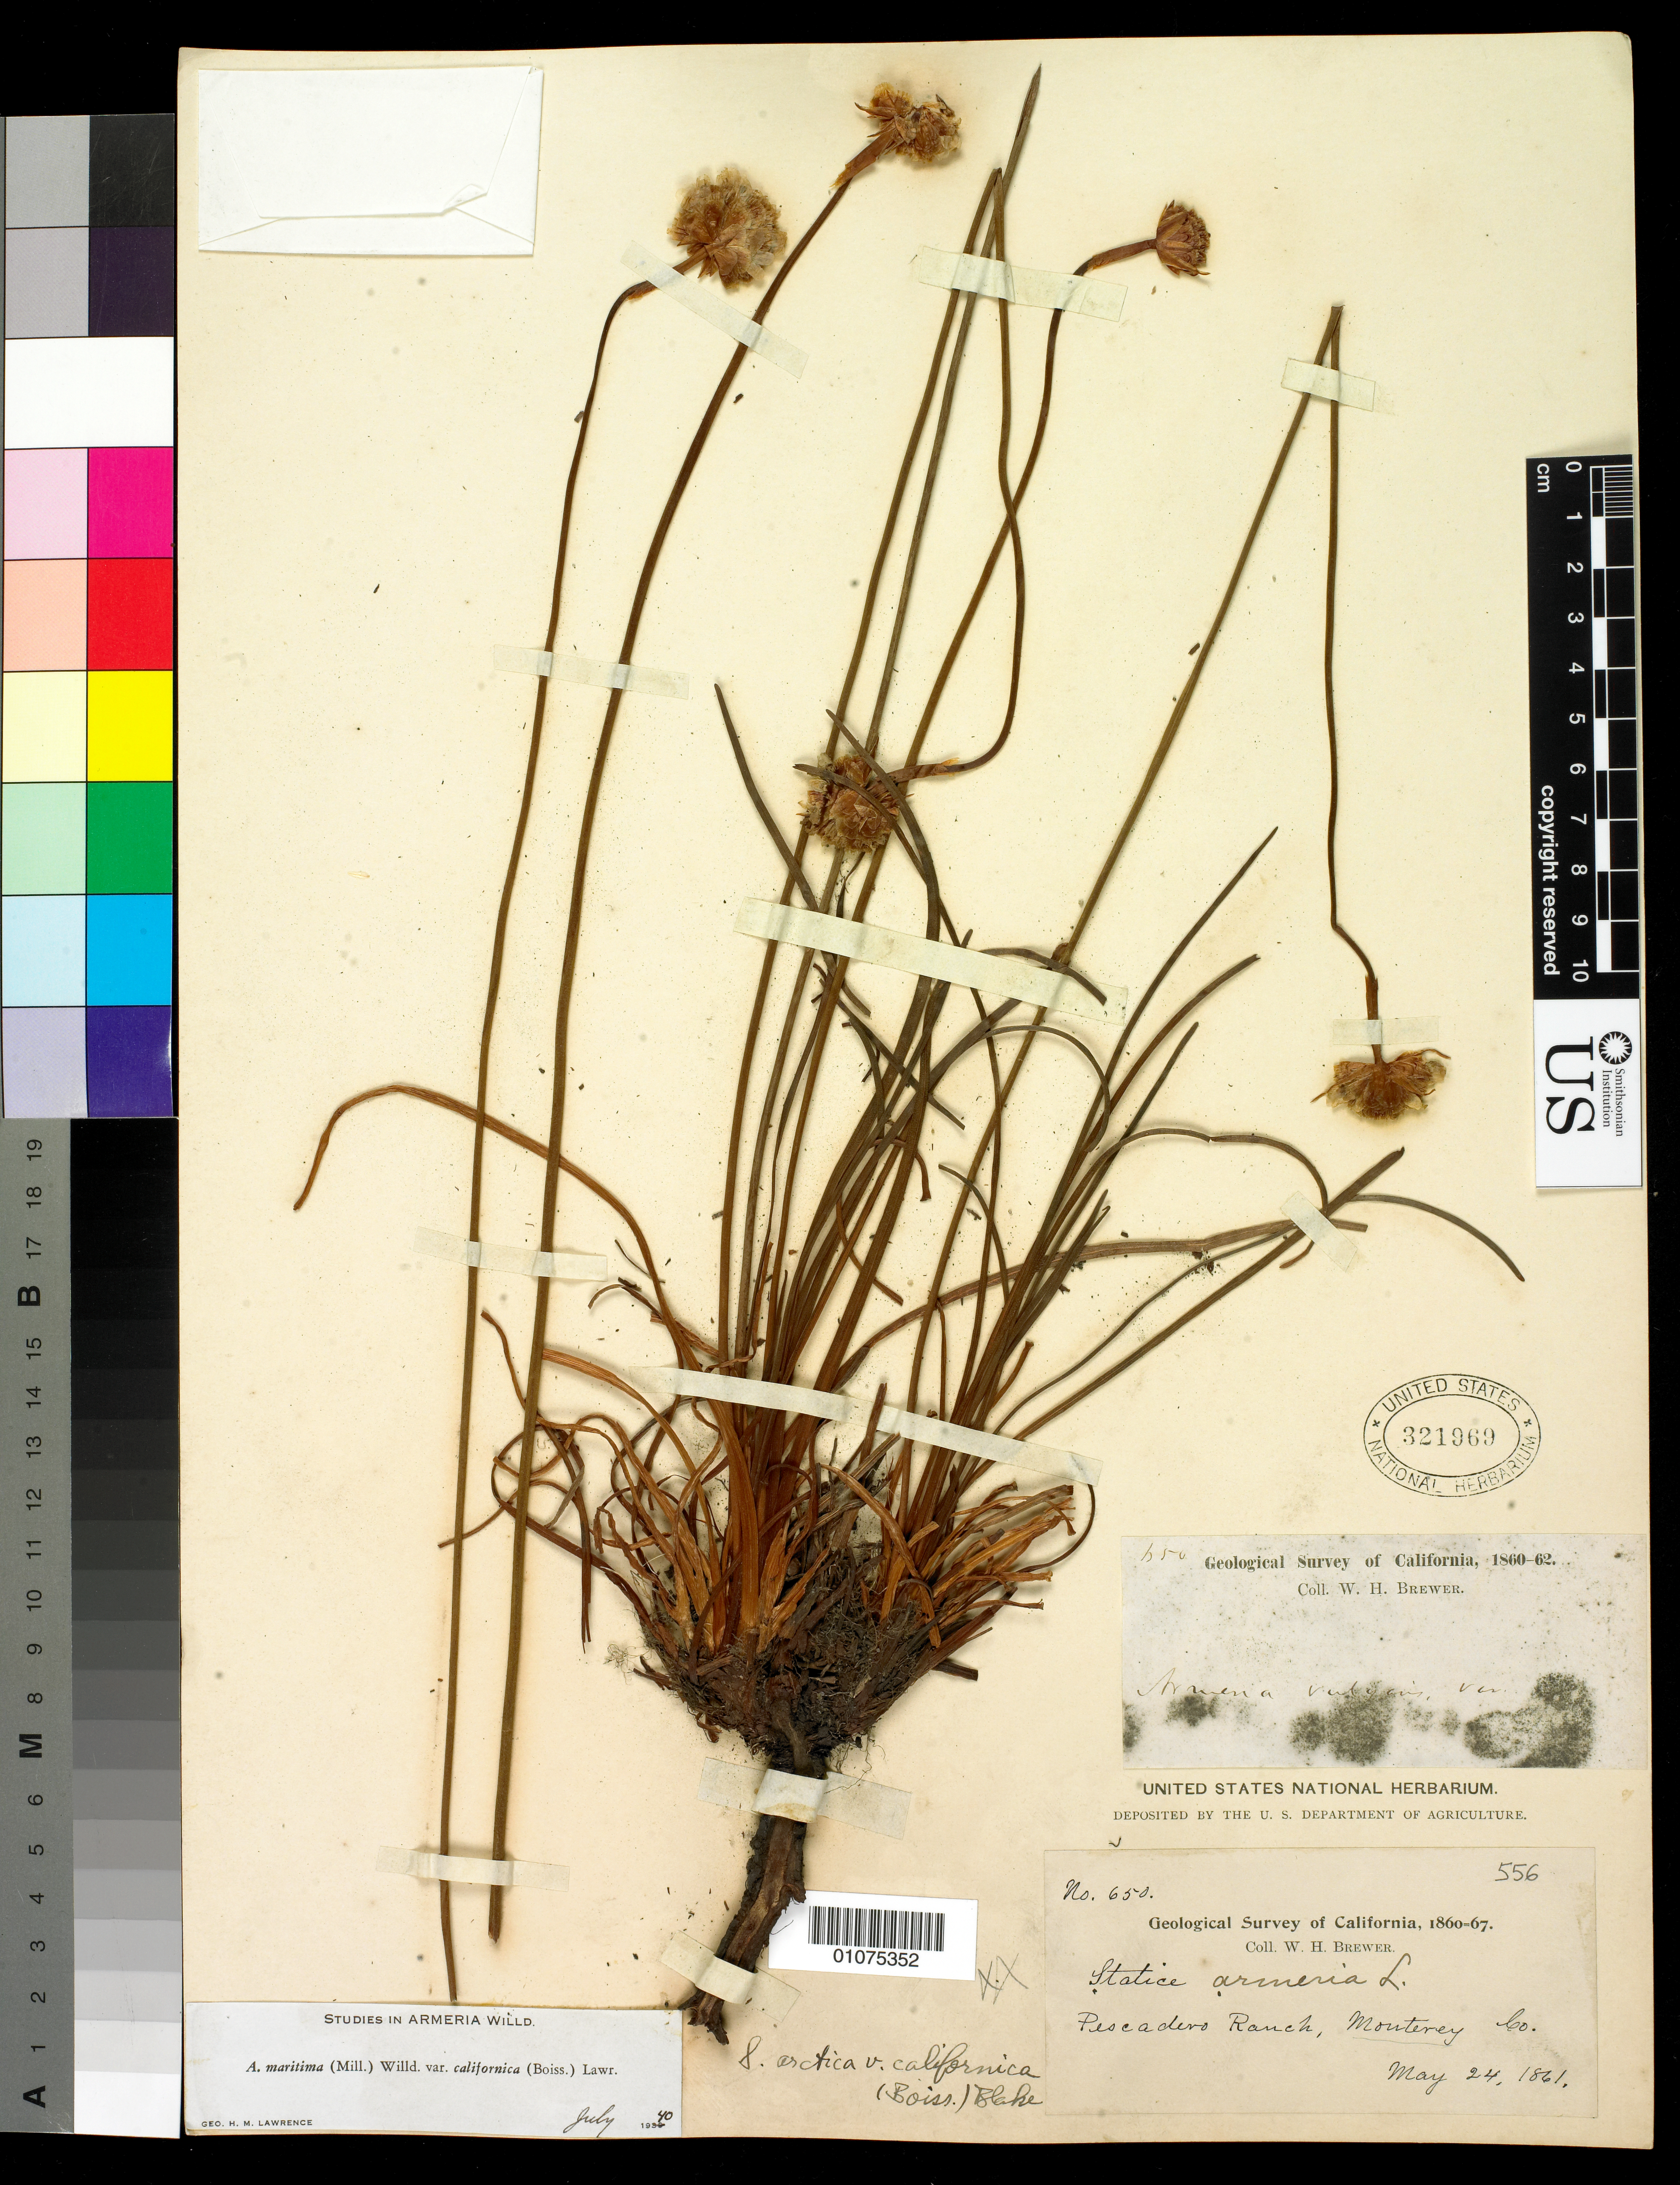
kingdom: Plantae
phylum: Tracheophyta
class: Magnoliopsida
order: Caryophyllales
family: Plumbaginaceae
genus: Armeria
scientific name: Armeria maritima subsp. californica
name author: (Boiss.) A.E. Porsild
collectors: W. H. Brewer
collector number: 650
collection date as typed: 24 May 1861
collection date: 1861-05-24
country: United States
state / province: California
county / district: Monterey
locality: Pescadero Ranch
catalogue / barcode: US 321969